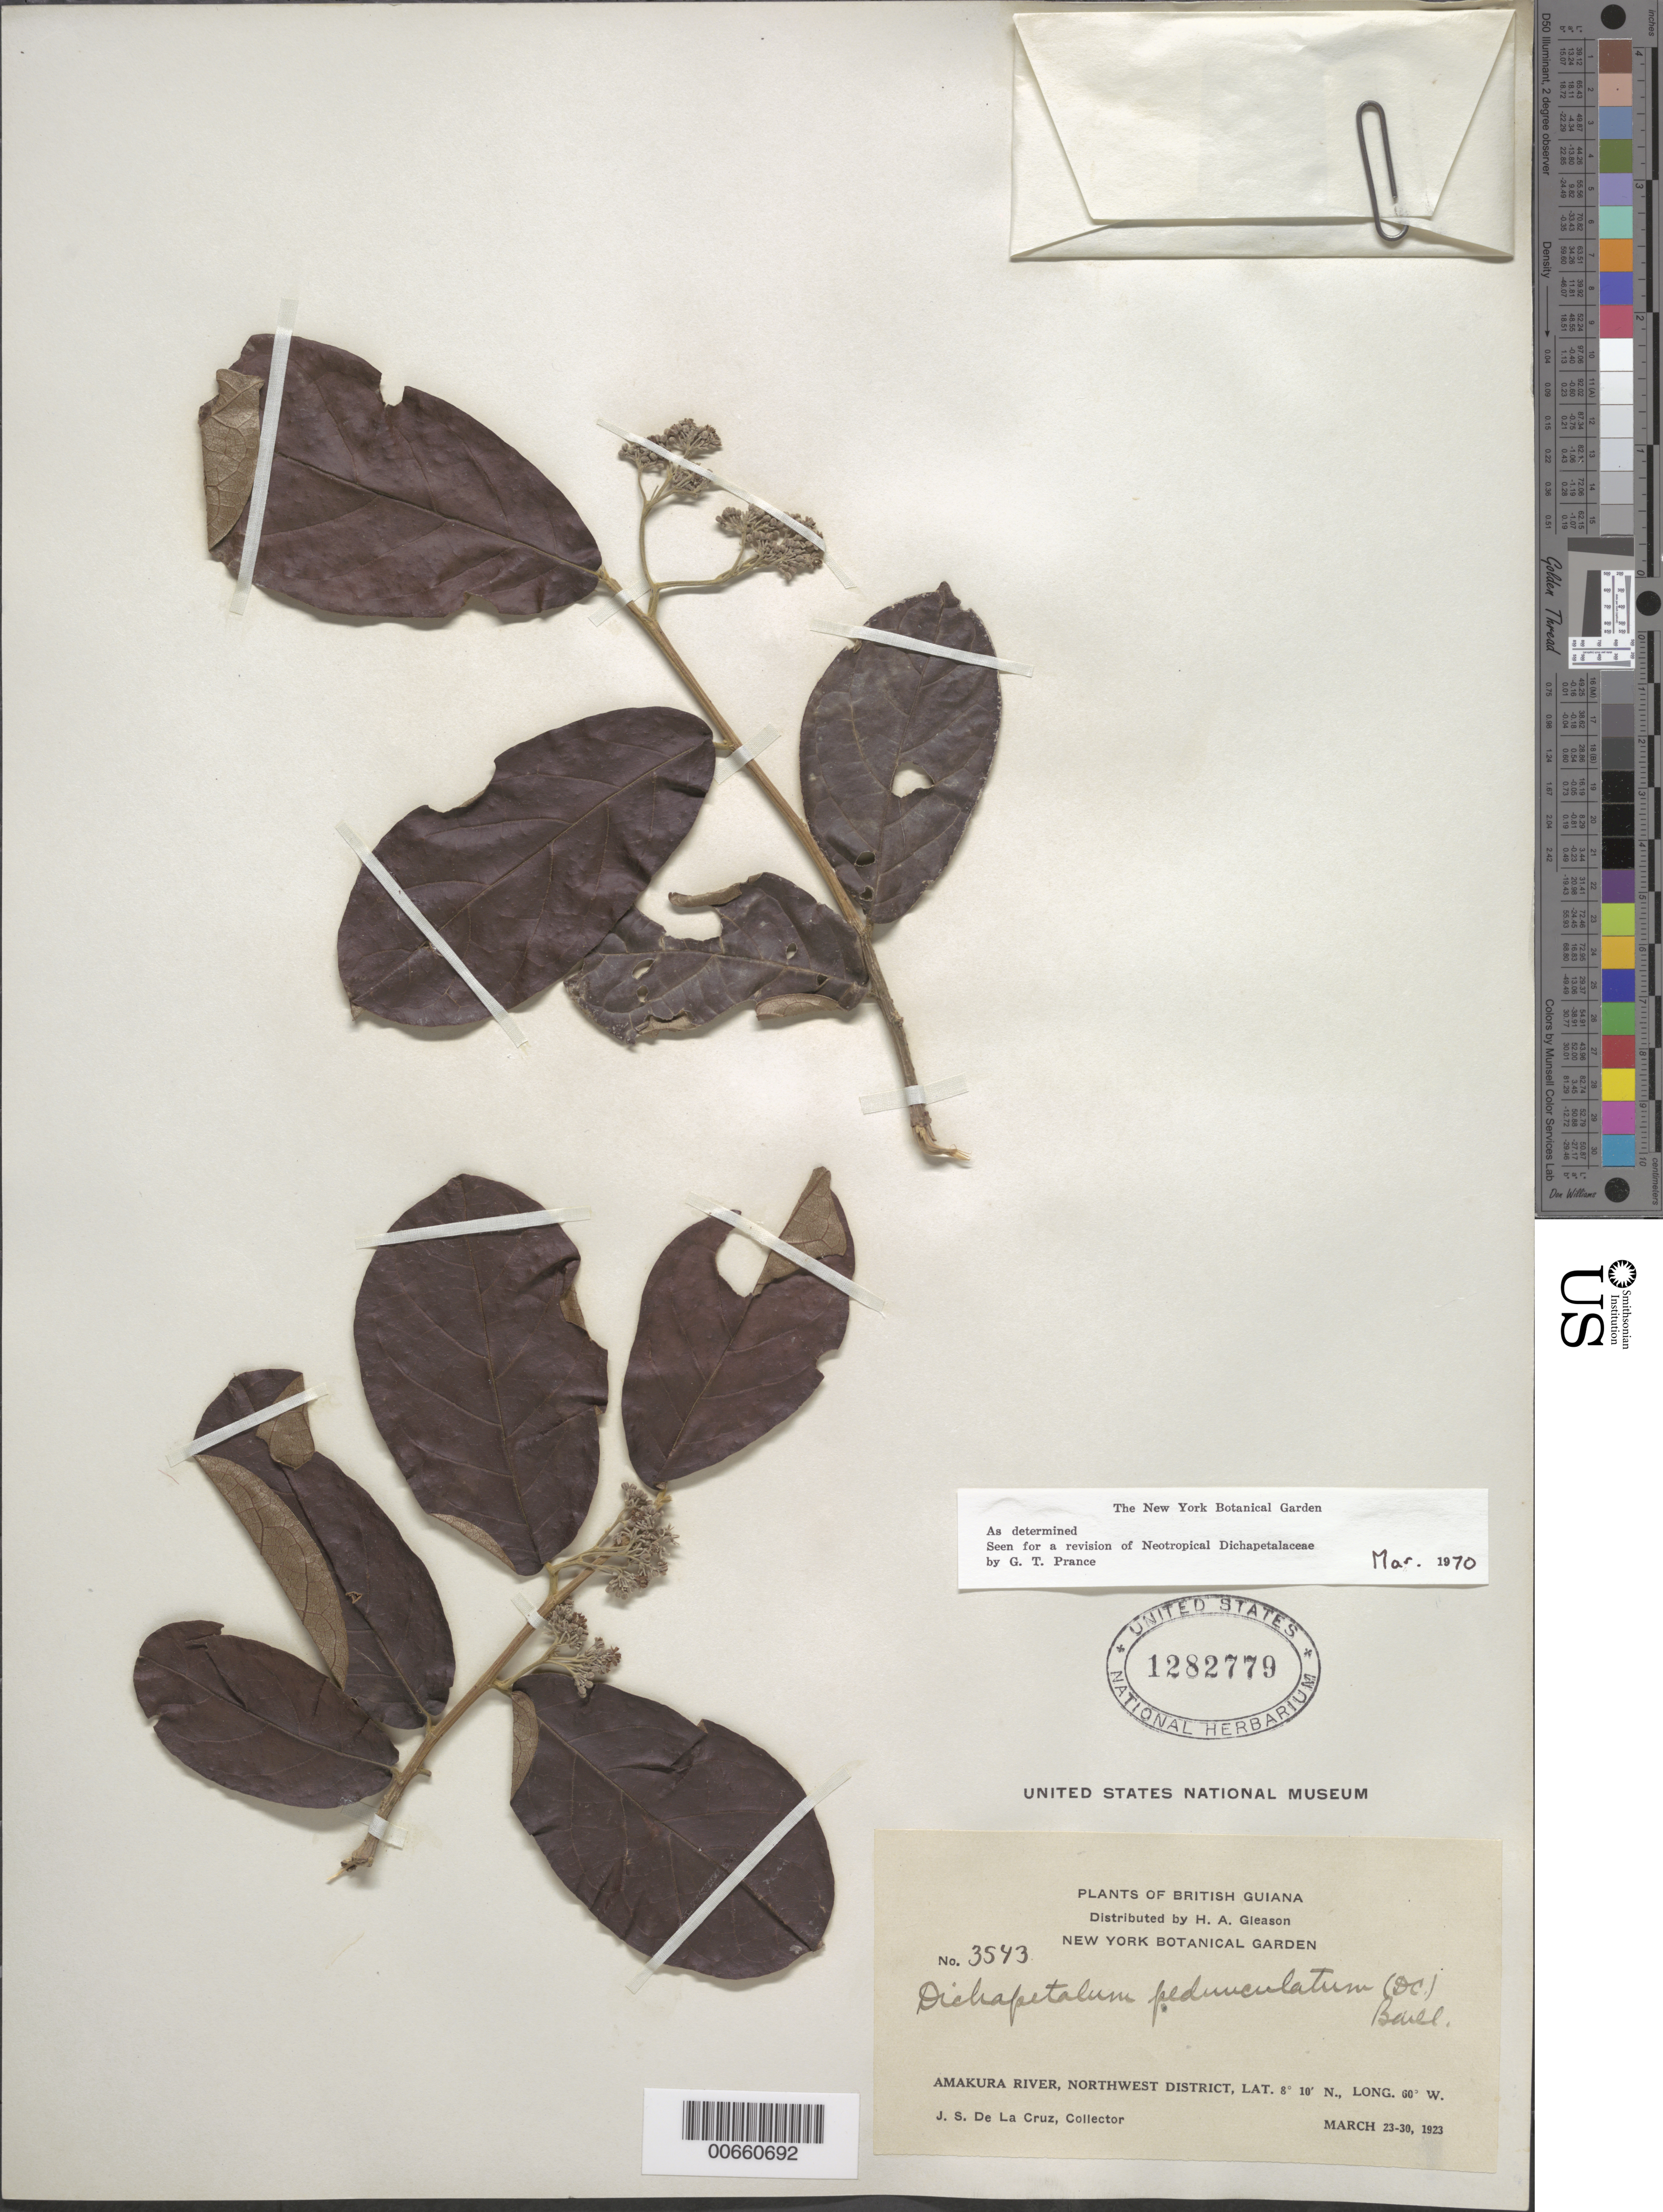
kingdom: Plantae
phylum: Tracheophyta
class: Magnoliopsida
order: Malpighiales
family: Dichapetalaceae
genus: Dichapetalum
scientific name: Dichapetalum pedunculatum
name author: (DC.) Baill.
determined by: Prance, G. T.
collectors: J. S. de la Cruz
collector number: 3543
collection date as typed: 23-Mar-23 to 30-Mar-23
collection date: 1923-03-23/1923-03-30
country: Guyana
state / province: Barima-Waini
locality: Amakura R., NW District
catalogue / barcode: US 1282779